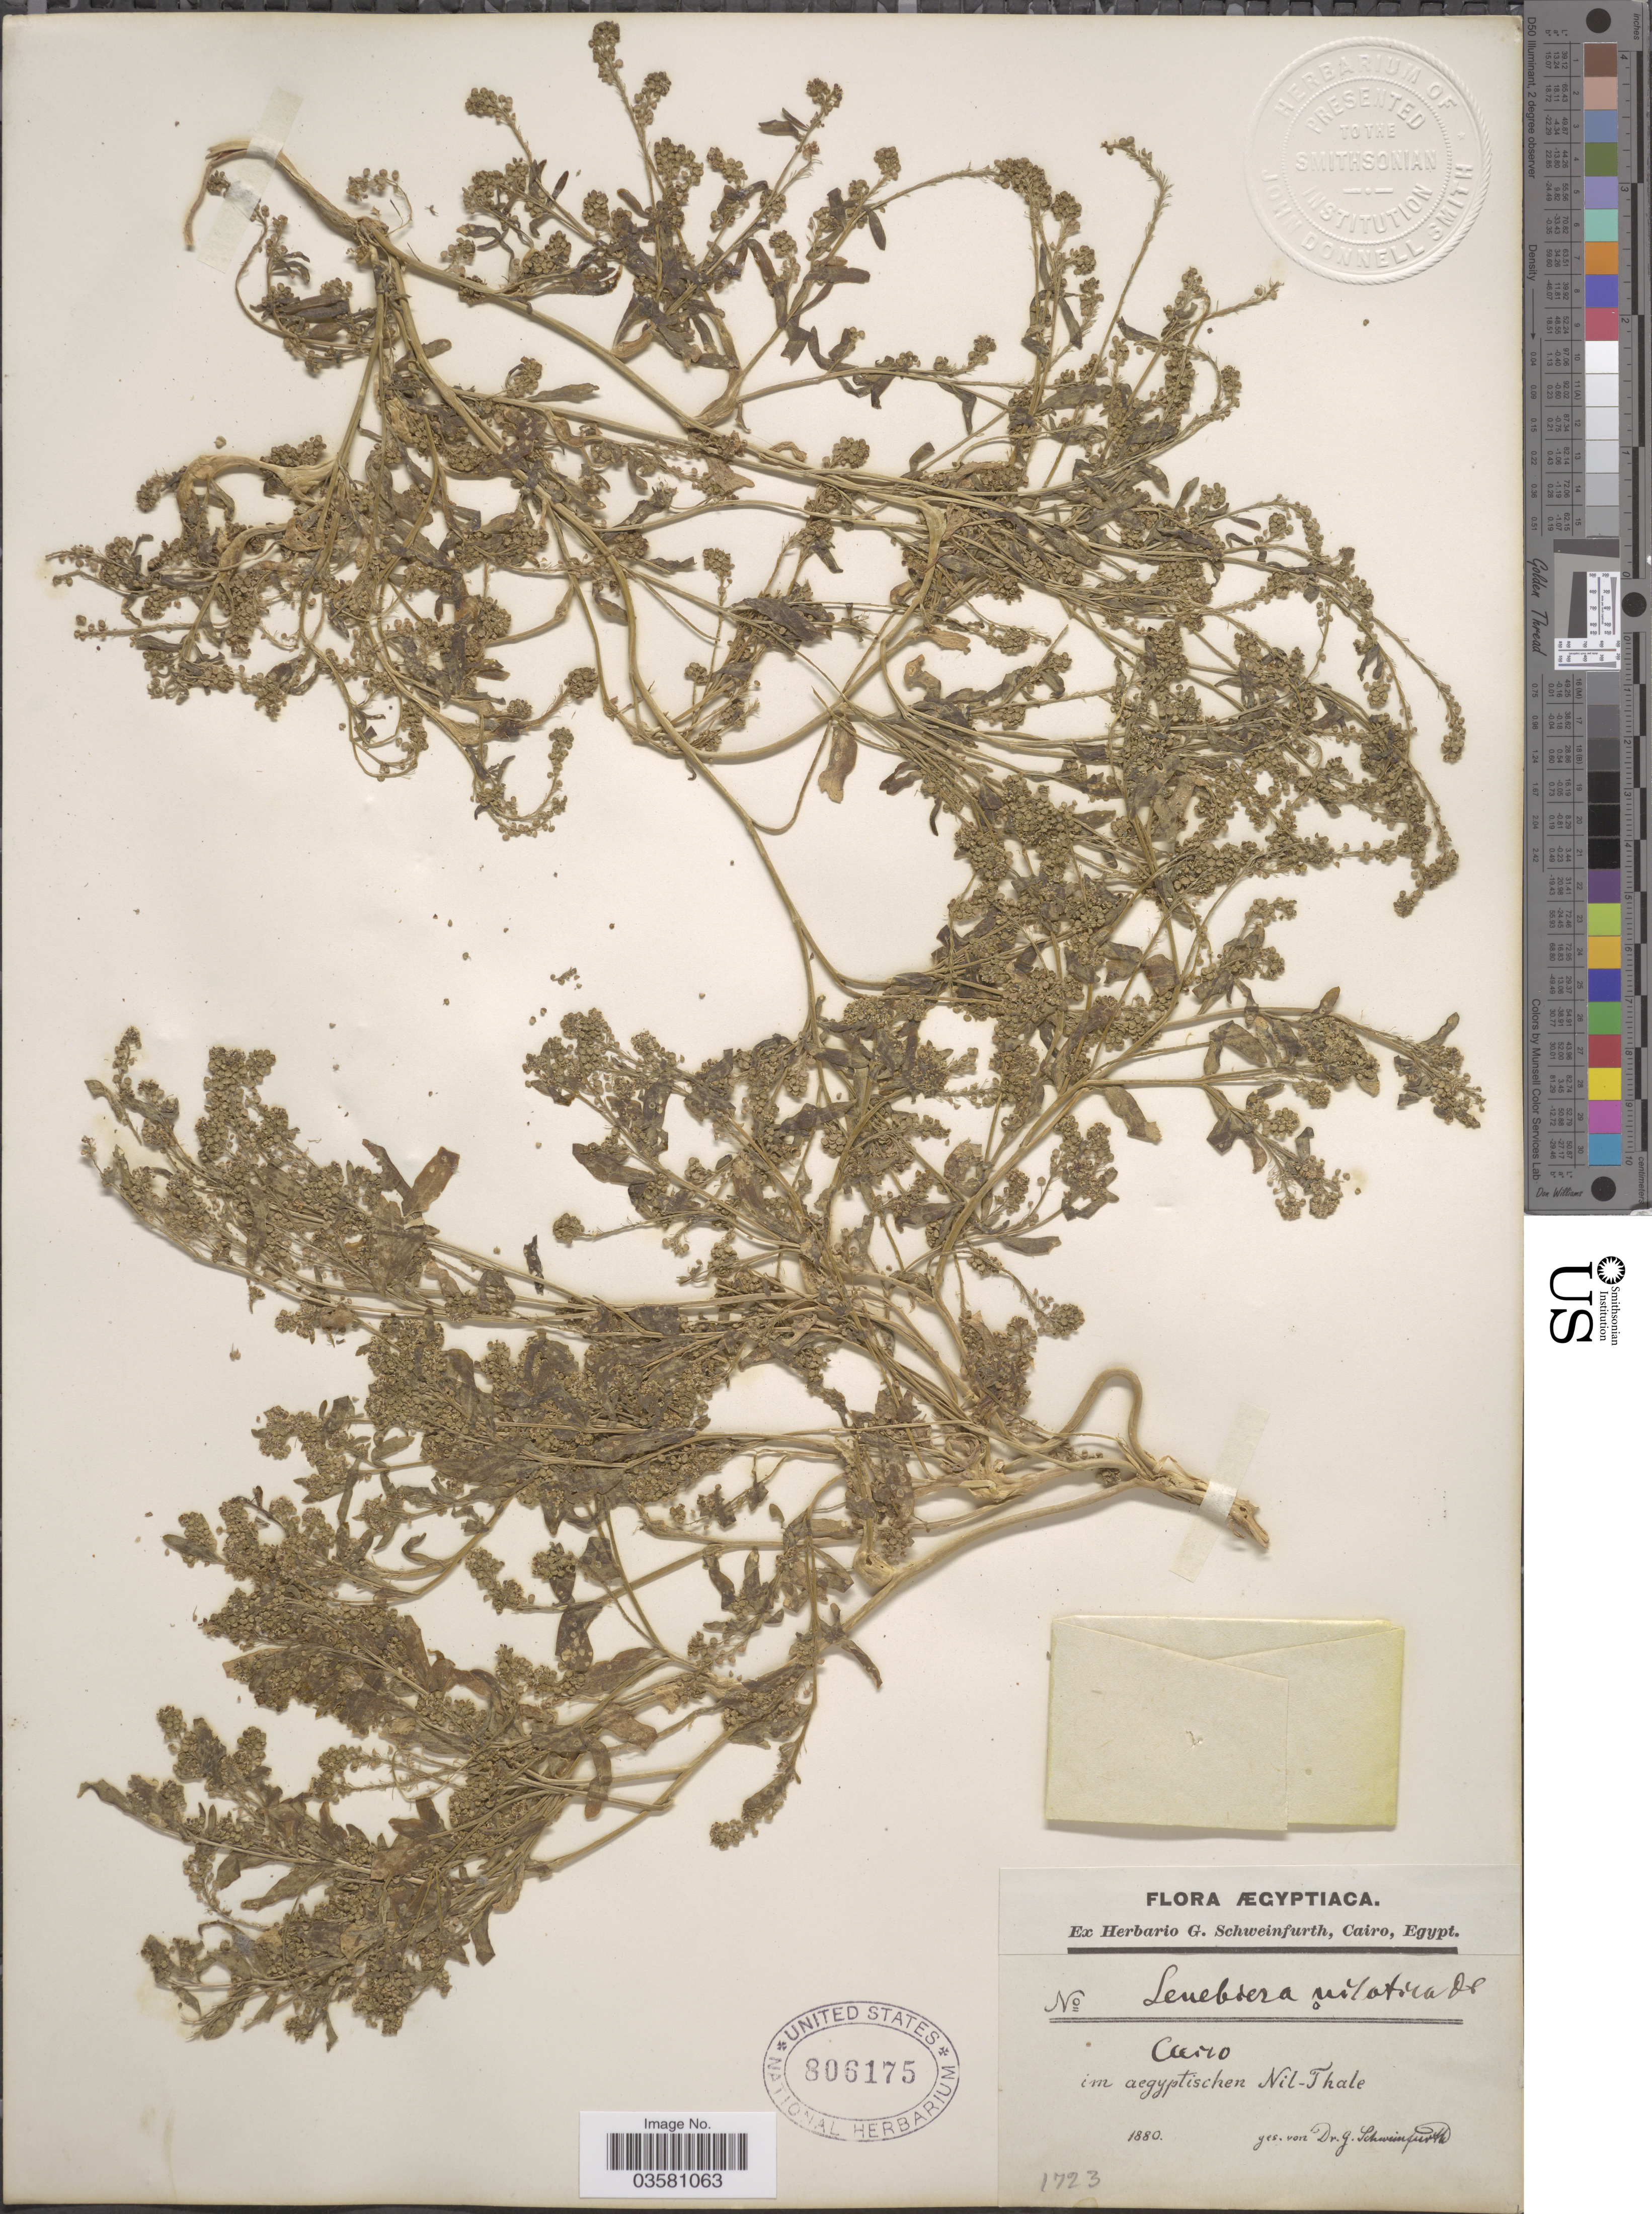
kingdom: Plantae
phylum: Tracheophyta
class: Magnoliopsida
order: Brassicales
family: Brassicaceae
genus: Lepidium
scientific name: Lepidium niloticum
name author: (Delile) Sieber ex Steud.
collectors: G. A. Schweinfurth (herbarium)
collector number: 1723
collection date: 1880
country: Egypt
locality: Cairo im aegyptischer Nil-Thale.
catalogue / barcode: US 806175